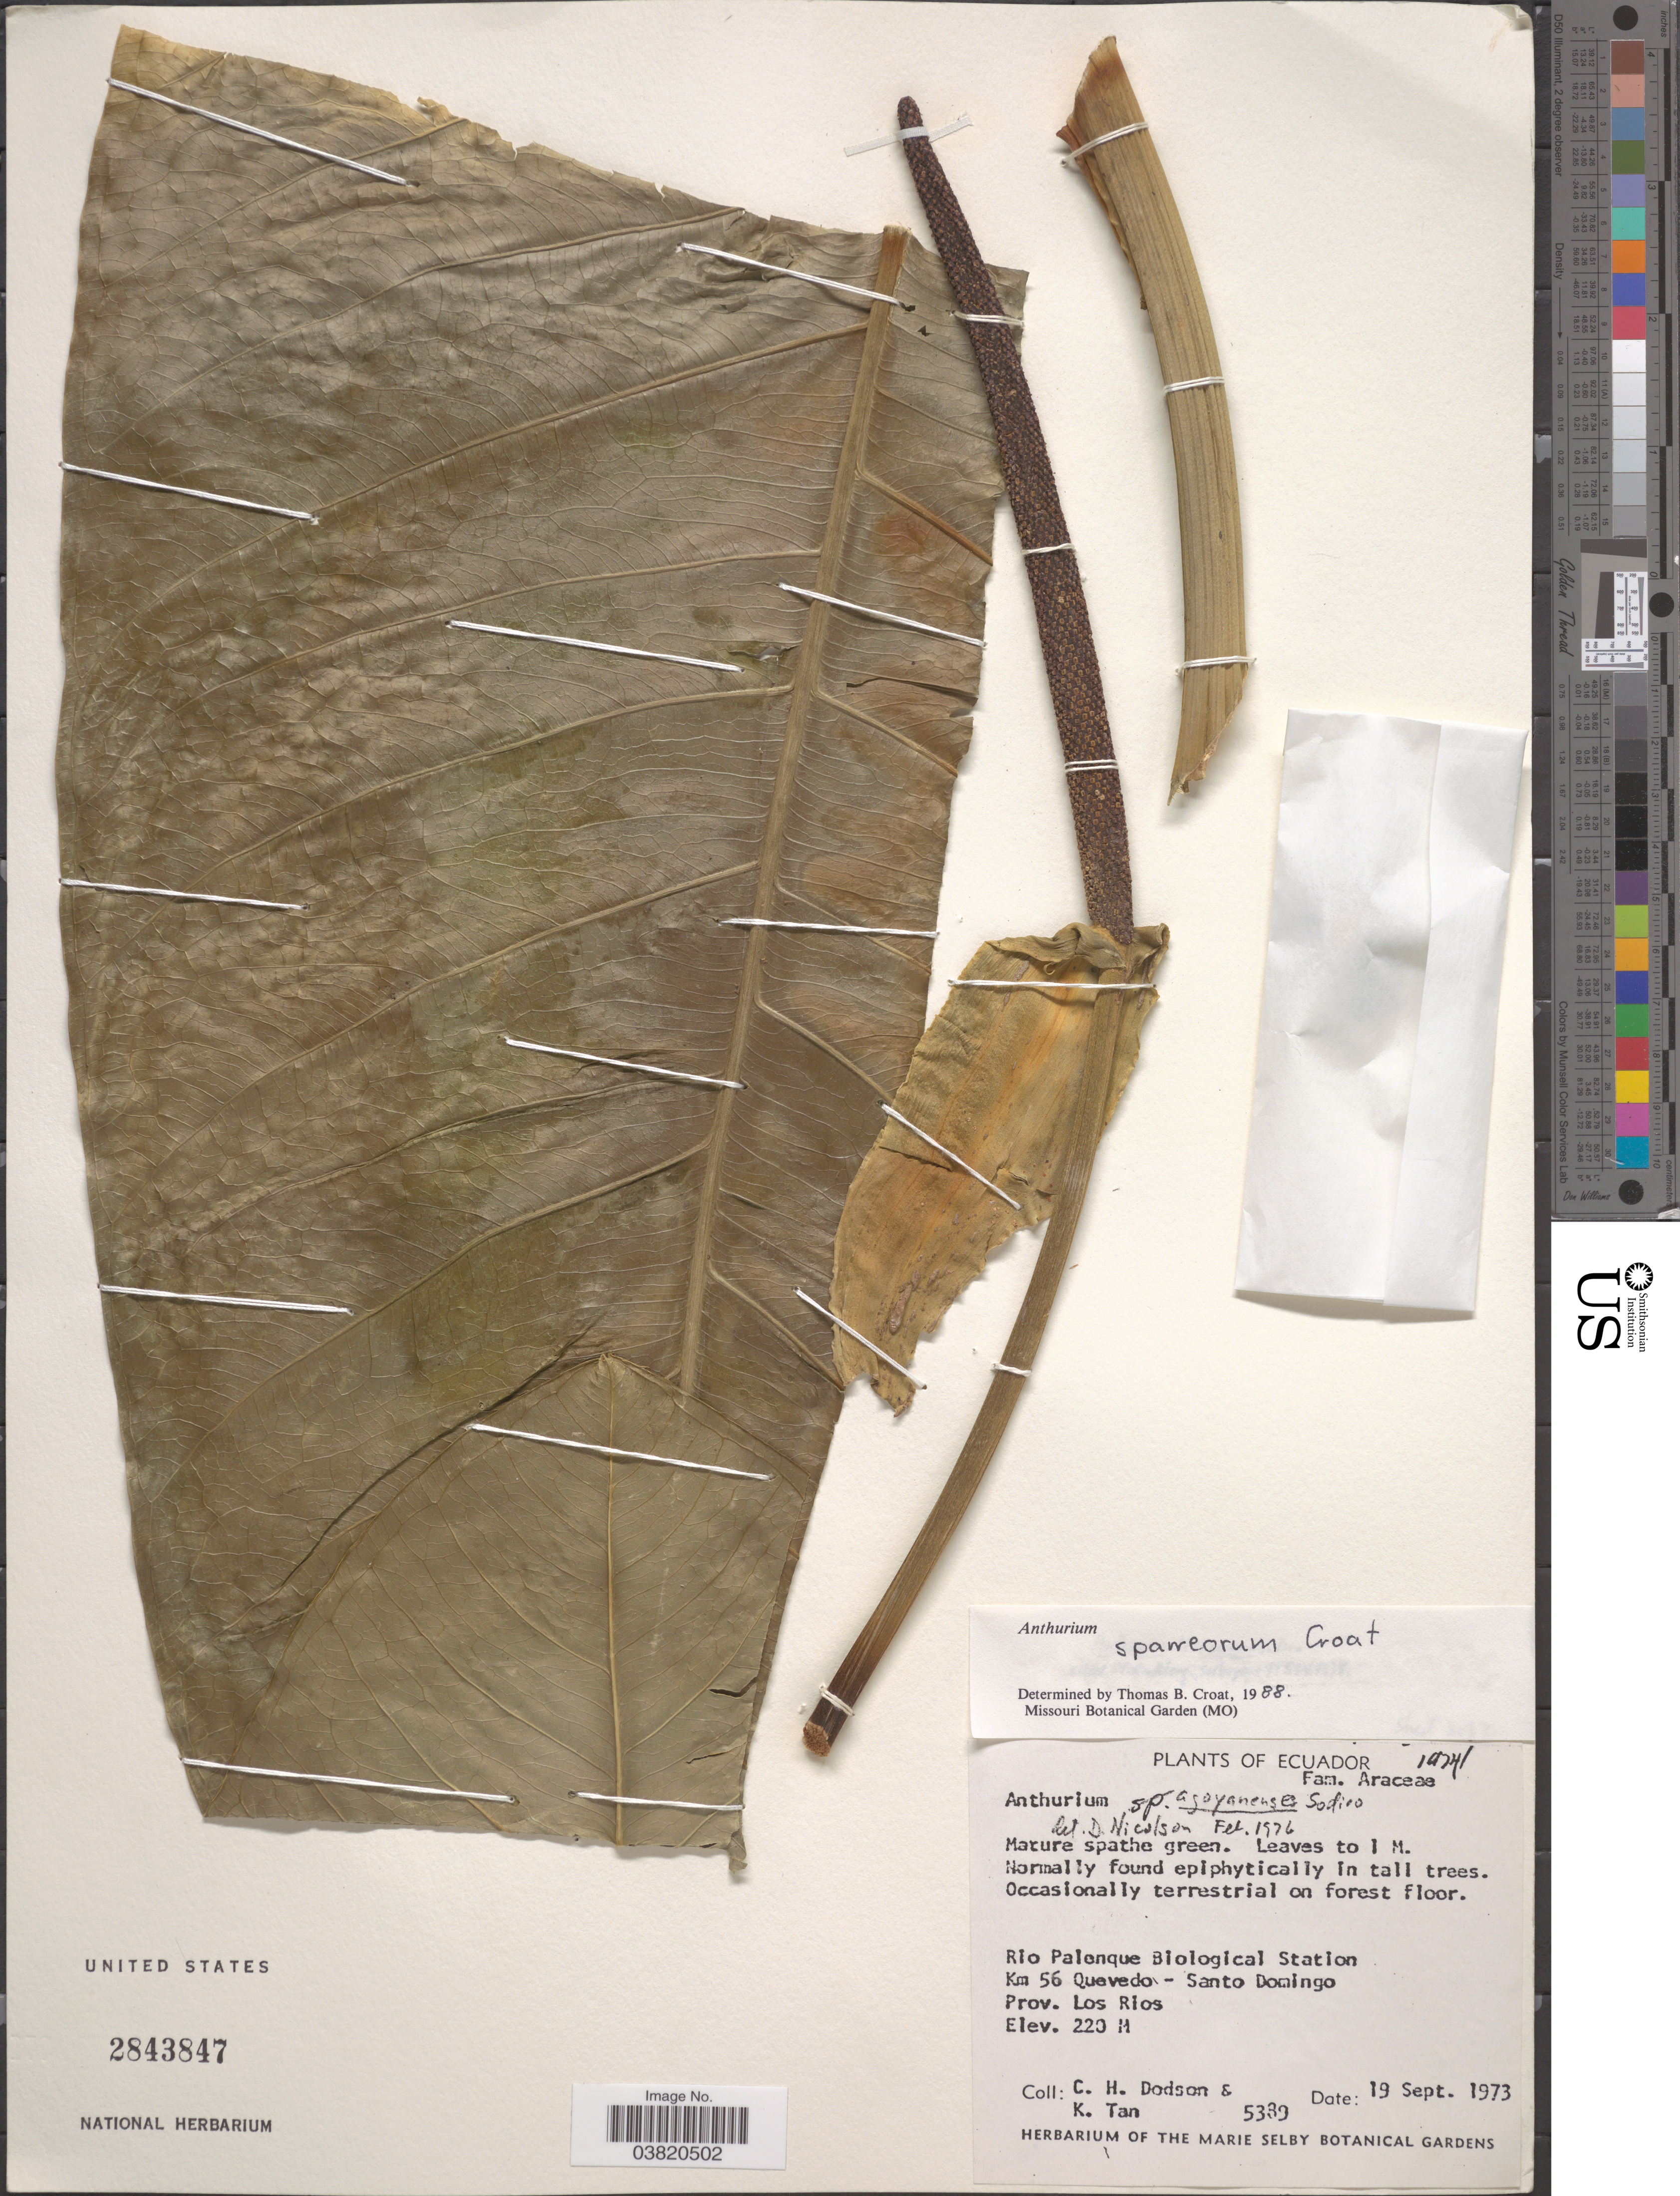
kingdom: Plantae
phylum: Tracheophyta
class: Liliopsida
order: Alismatales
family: Araceae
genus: Anthurium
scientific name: Anthurium sparreorum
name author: Croat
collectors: C. H. Dodson & K. Tan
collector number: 5389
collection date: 1973-09-19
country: Ecuador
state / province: Los Ríos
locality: Rio Palenque Biological Station. Km 56 Quevedo- Santo Domingo.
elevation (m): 220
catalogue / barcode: US 2843847